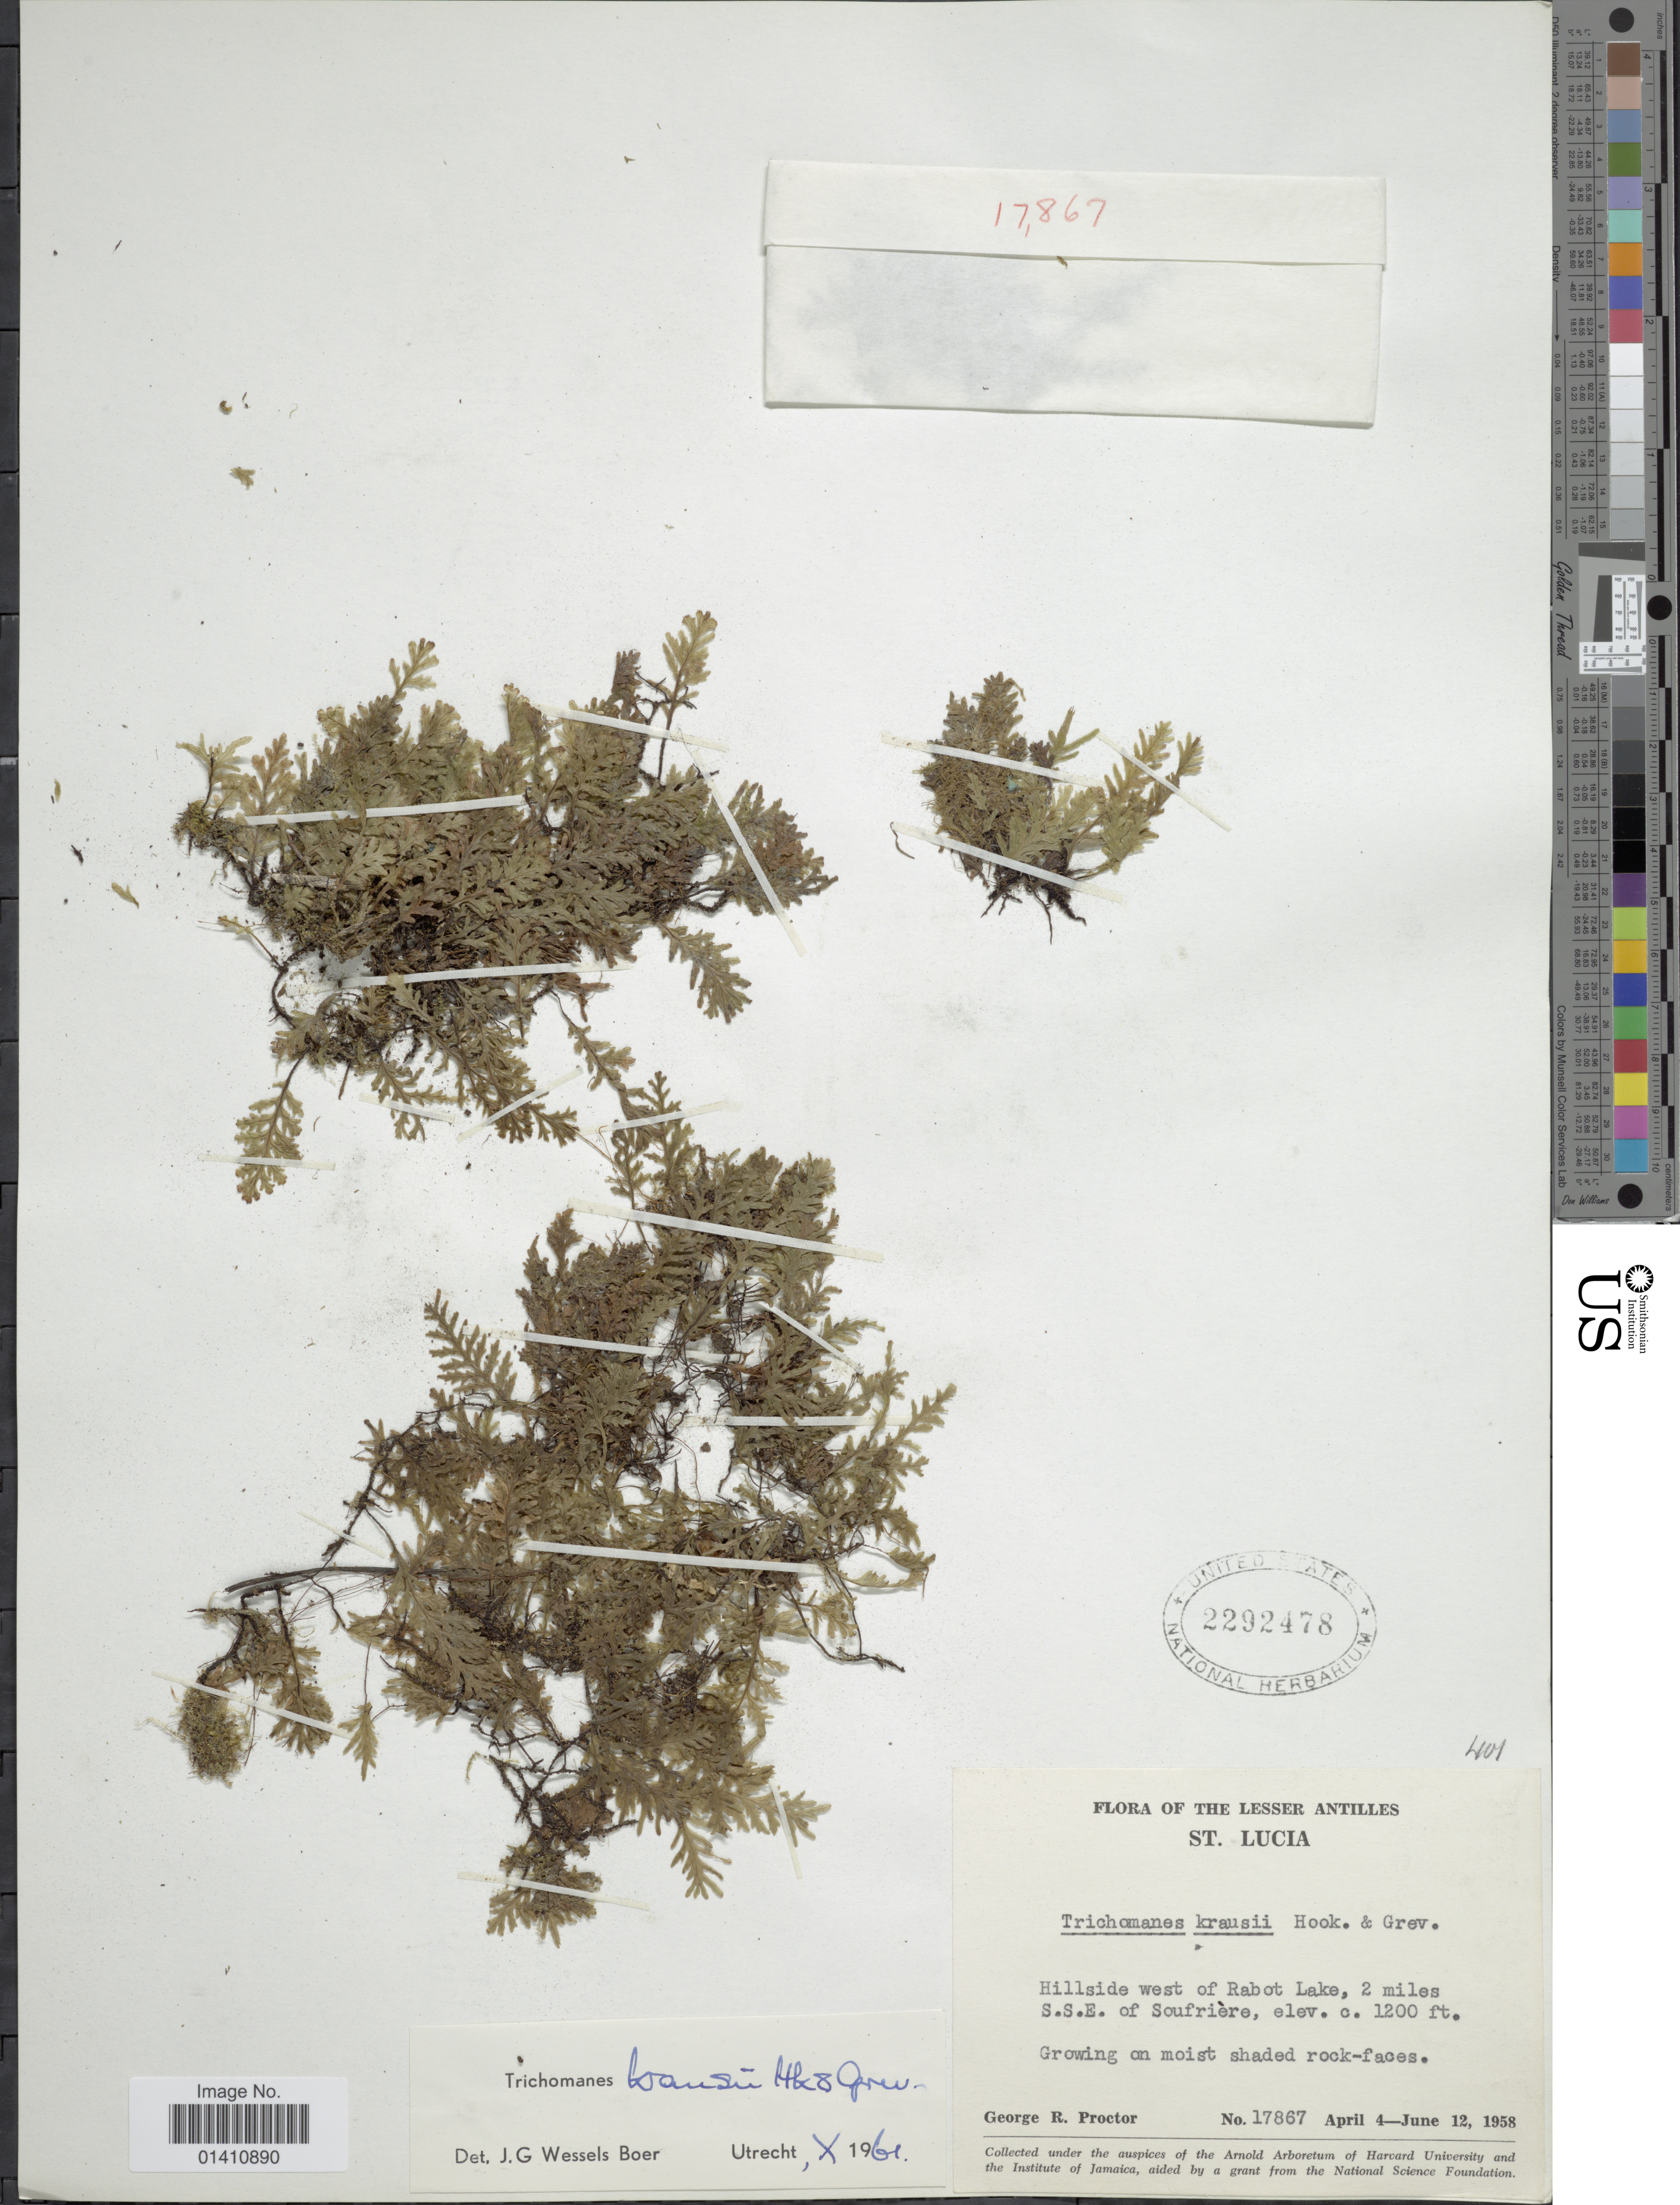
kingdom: Plantae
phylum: Tracheophyta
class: Polypodiopsida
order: Hymenophyllales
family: Hymenophyllaceae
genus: Didymoglossum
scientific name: Didymoglossum kraussii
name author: (Hook. & Grev.) C. Presl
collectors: G. R. Proctor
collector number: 17867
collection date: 1958-04-04/1958-06-12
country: St. Lucia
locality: The Lesser Antilles. Hillside west of Rabot Lake, 2 miles S.S.E. of Soufriere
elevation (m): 366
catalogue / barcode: US 2292478